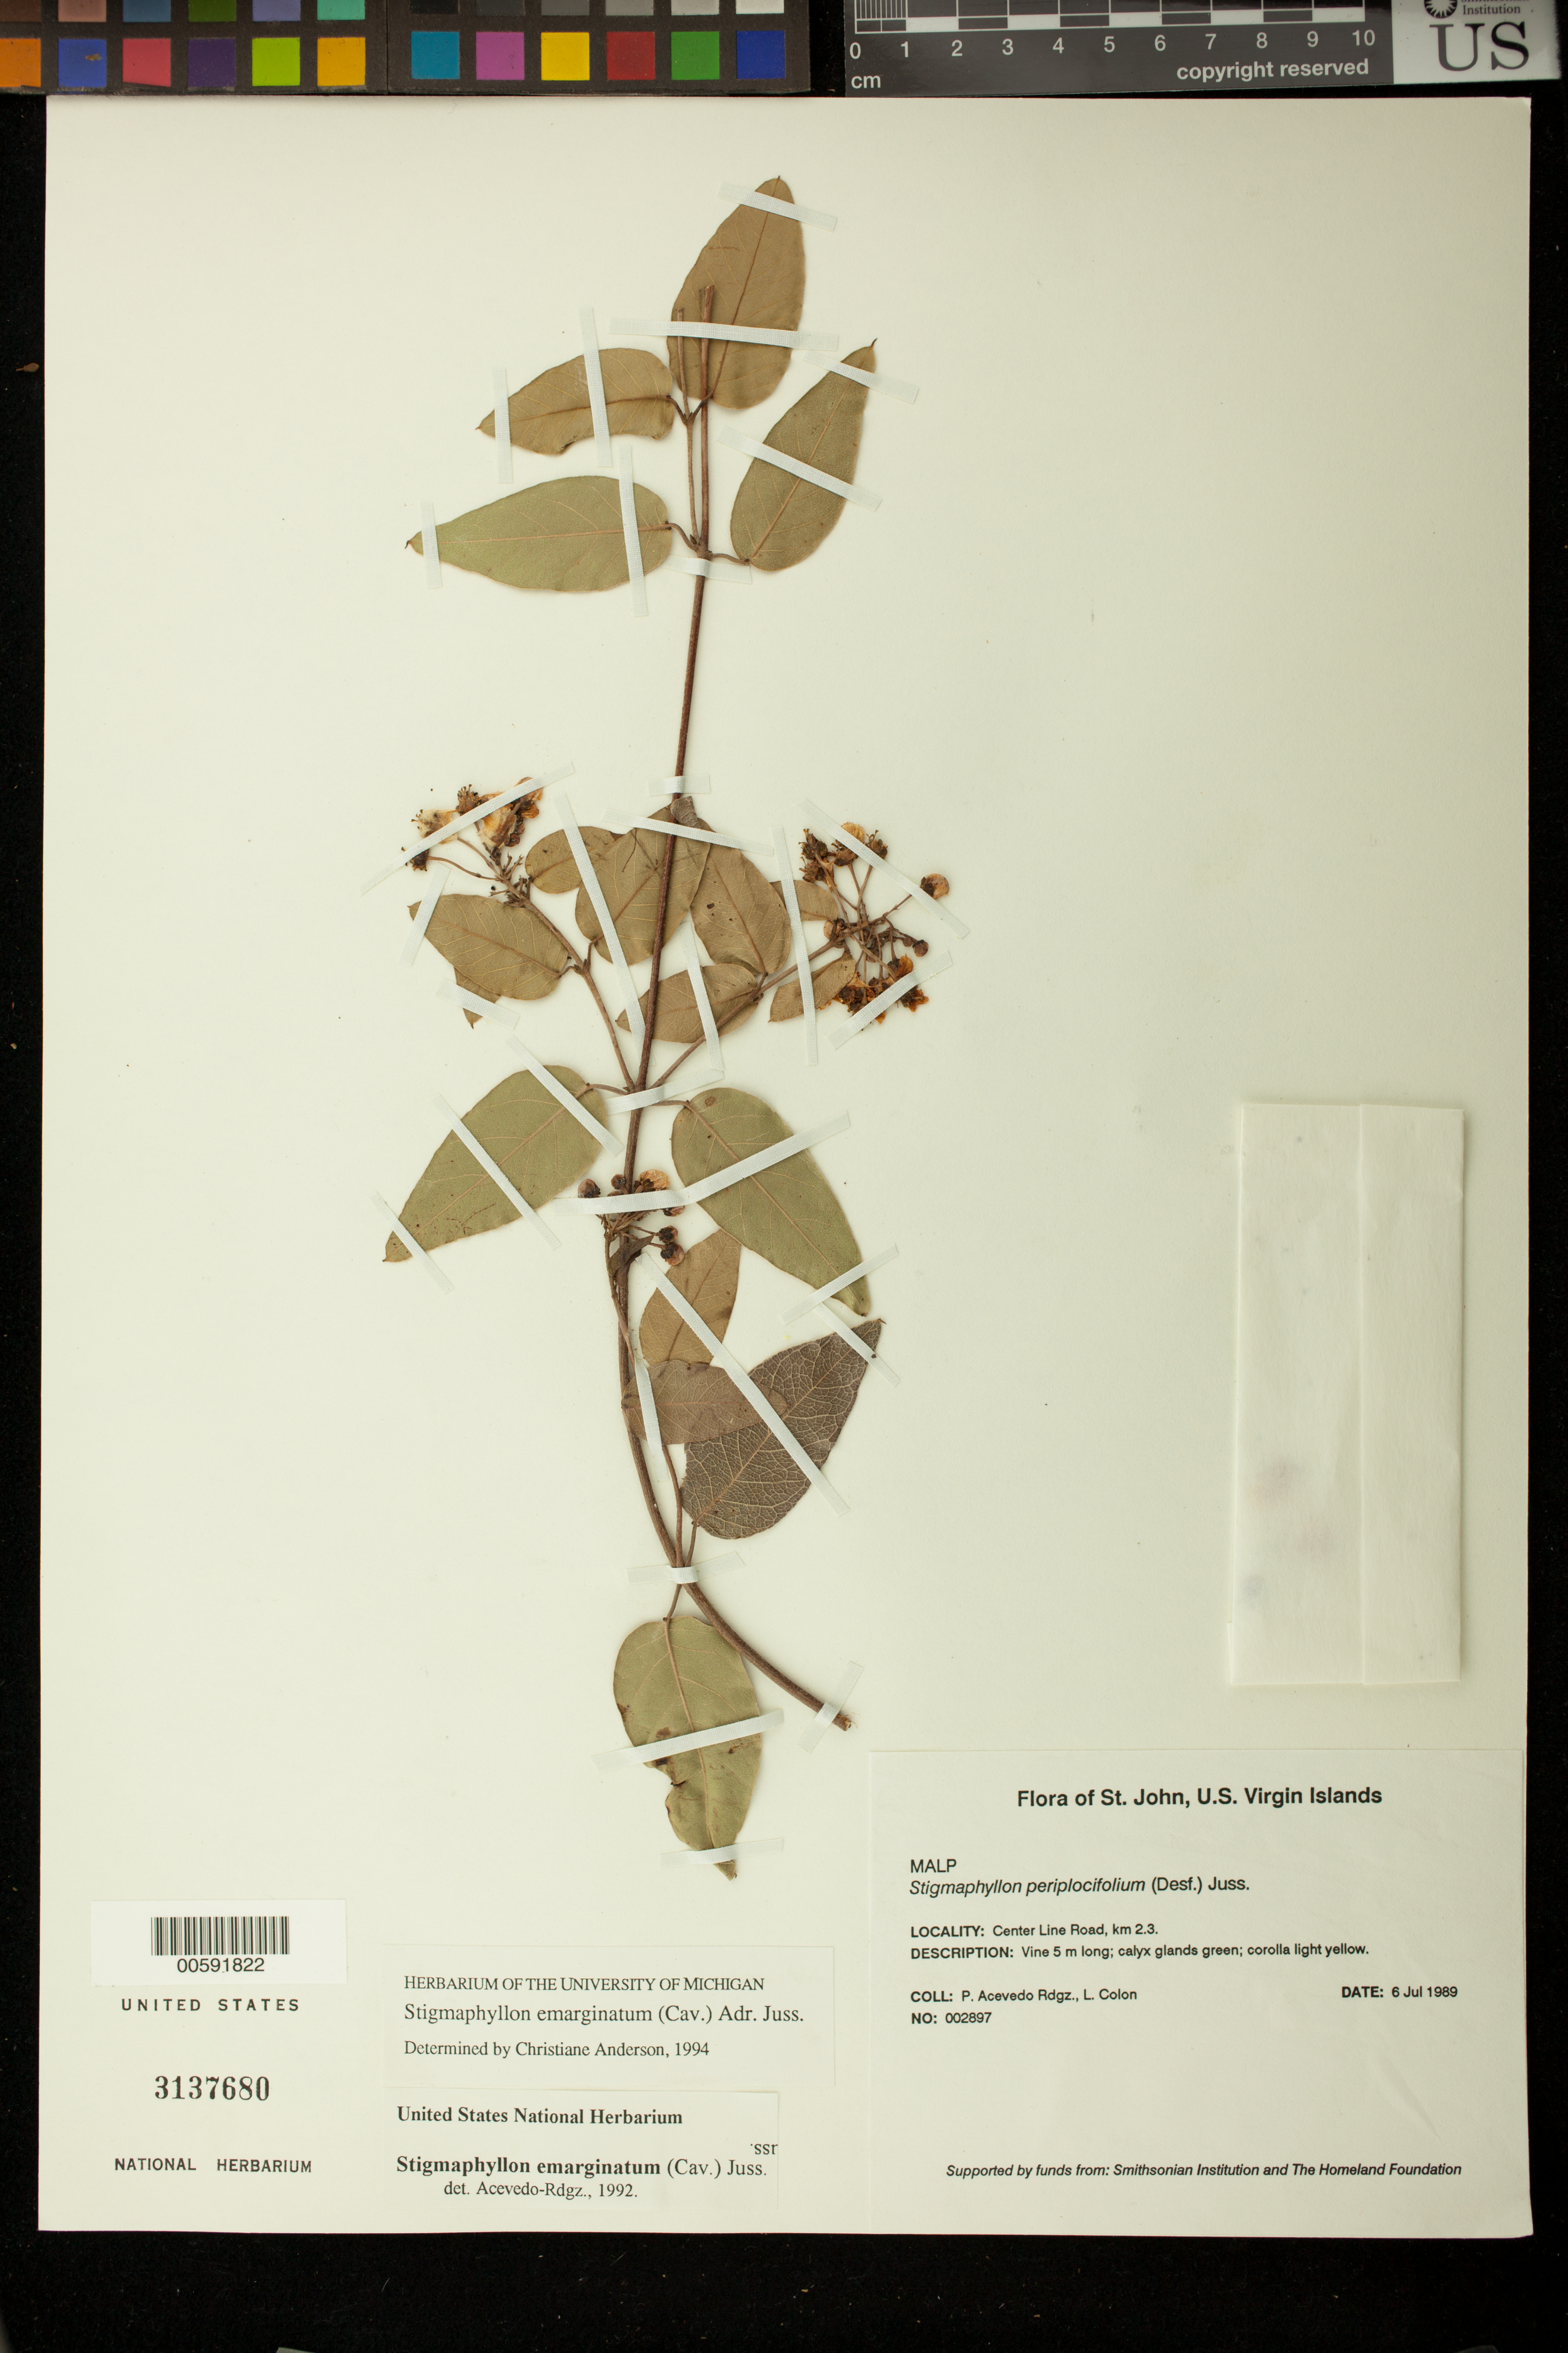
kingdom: Plantae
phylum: Tracheophyta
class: Magnoliopsida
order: Malpighiales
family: Malpighiaceae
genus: Stigmaphyllon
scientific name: Stigmaphyllon emarginatum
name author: (Cav.) A. Juss.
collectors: P. Acevedo-Rodr. & L. Colon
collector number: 2897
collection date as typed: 06 Jul 1989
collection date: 1989-07-06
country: U.S. Virgin Islands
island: St. John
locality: Center Line Road, km 2.3.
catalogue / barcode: US 3137680